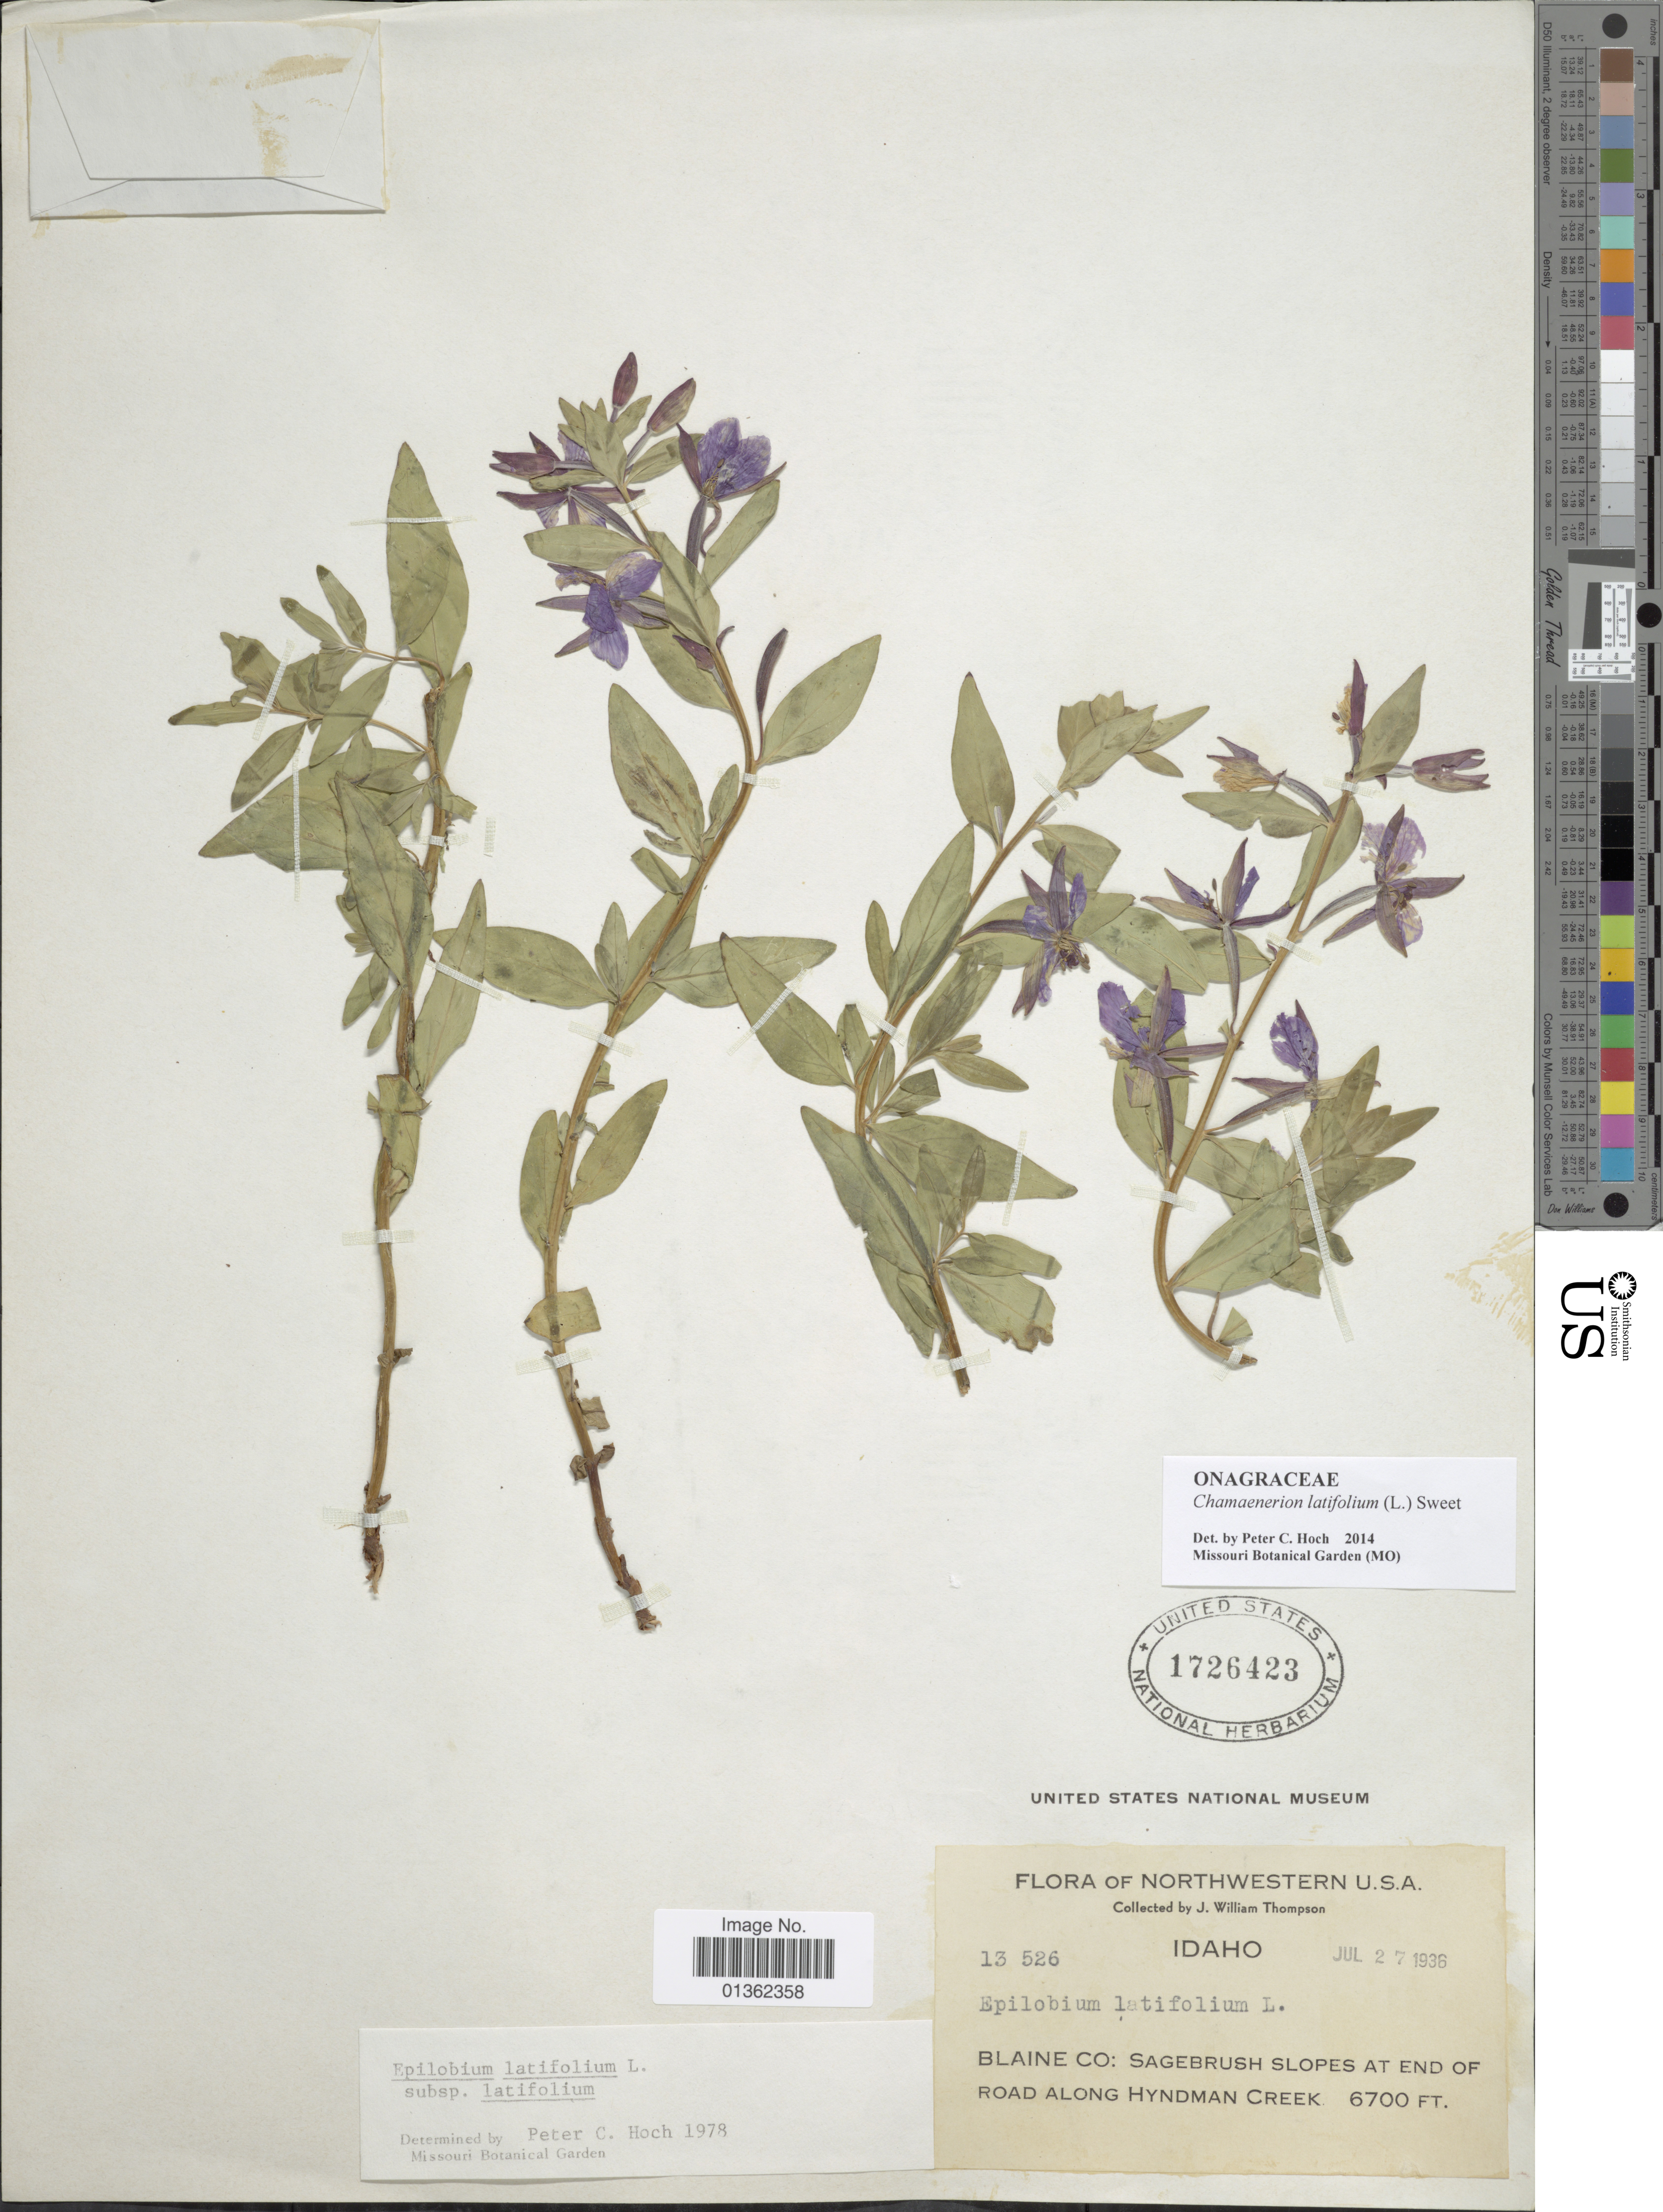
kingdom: Plantae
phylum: Tracheophyta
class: Magnoliopsida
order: Myrtales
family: Onagraceae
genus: Chamaenerion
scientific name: Chamaenerion latifolium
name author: (L.) Th. Fr. & Lange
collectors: J. W. Thompson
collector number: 13526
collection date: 1936-07-27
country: United States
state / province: Idaho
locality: Northwestern U.S.A. Blaine Co: Sagebrush slopes at end of road along Hyndman Creek.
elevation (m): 2042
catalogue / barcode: US 1726423